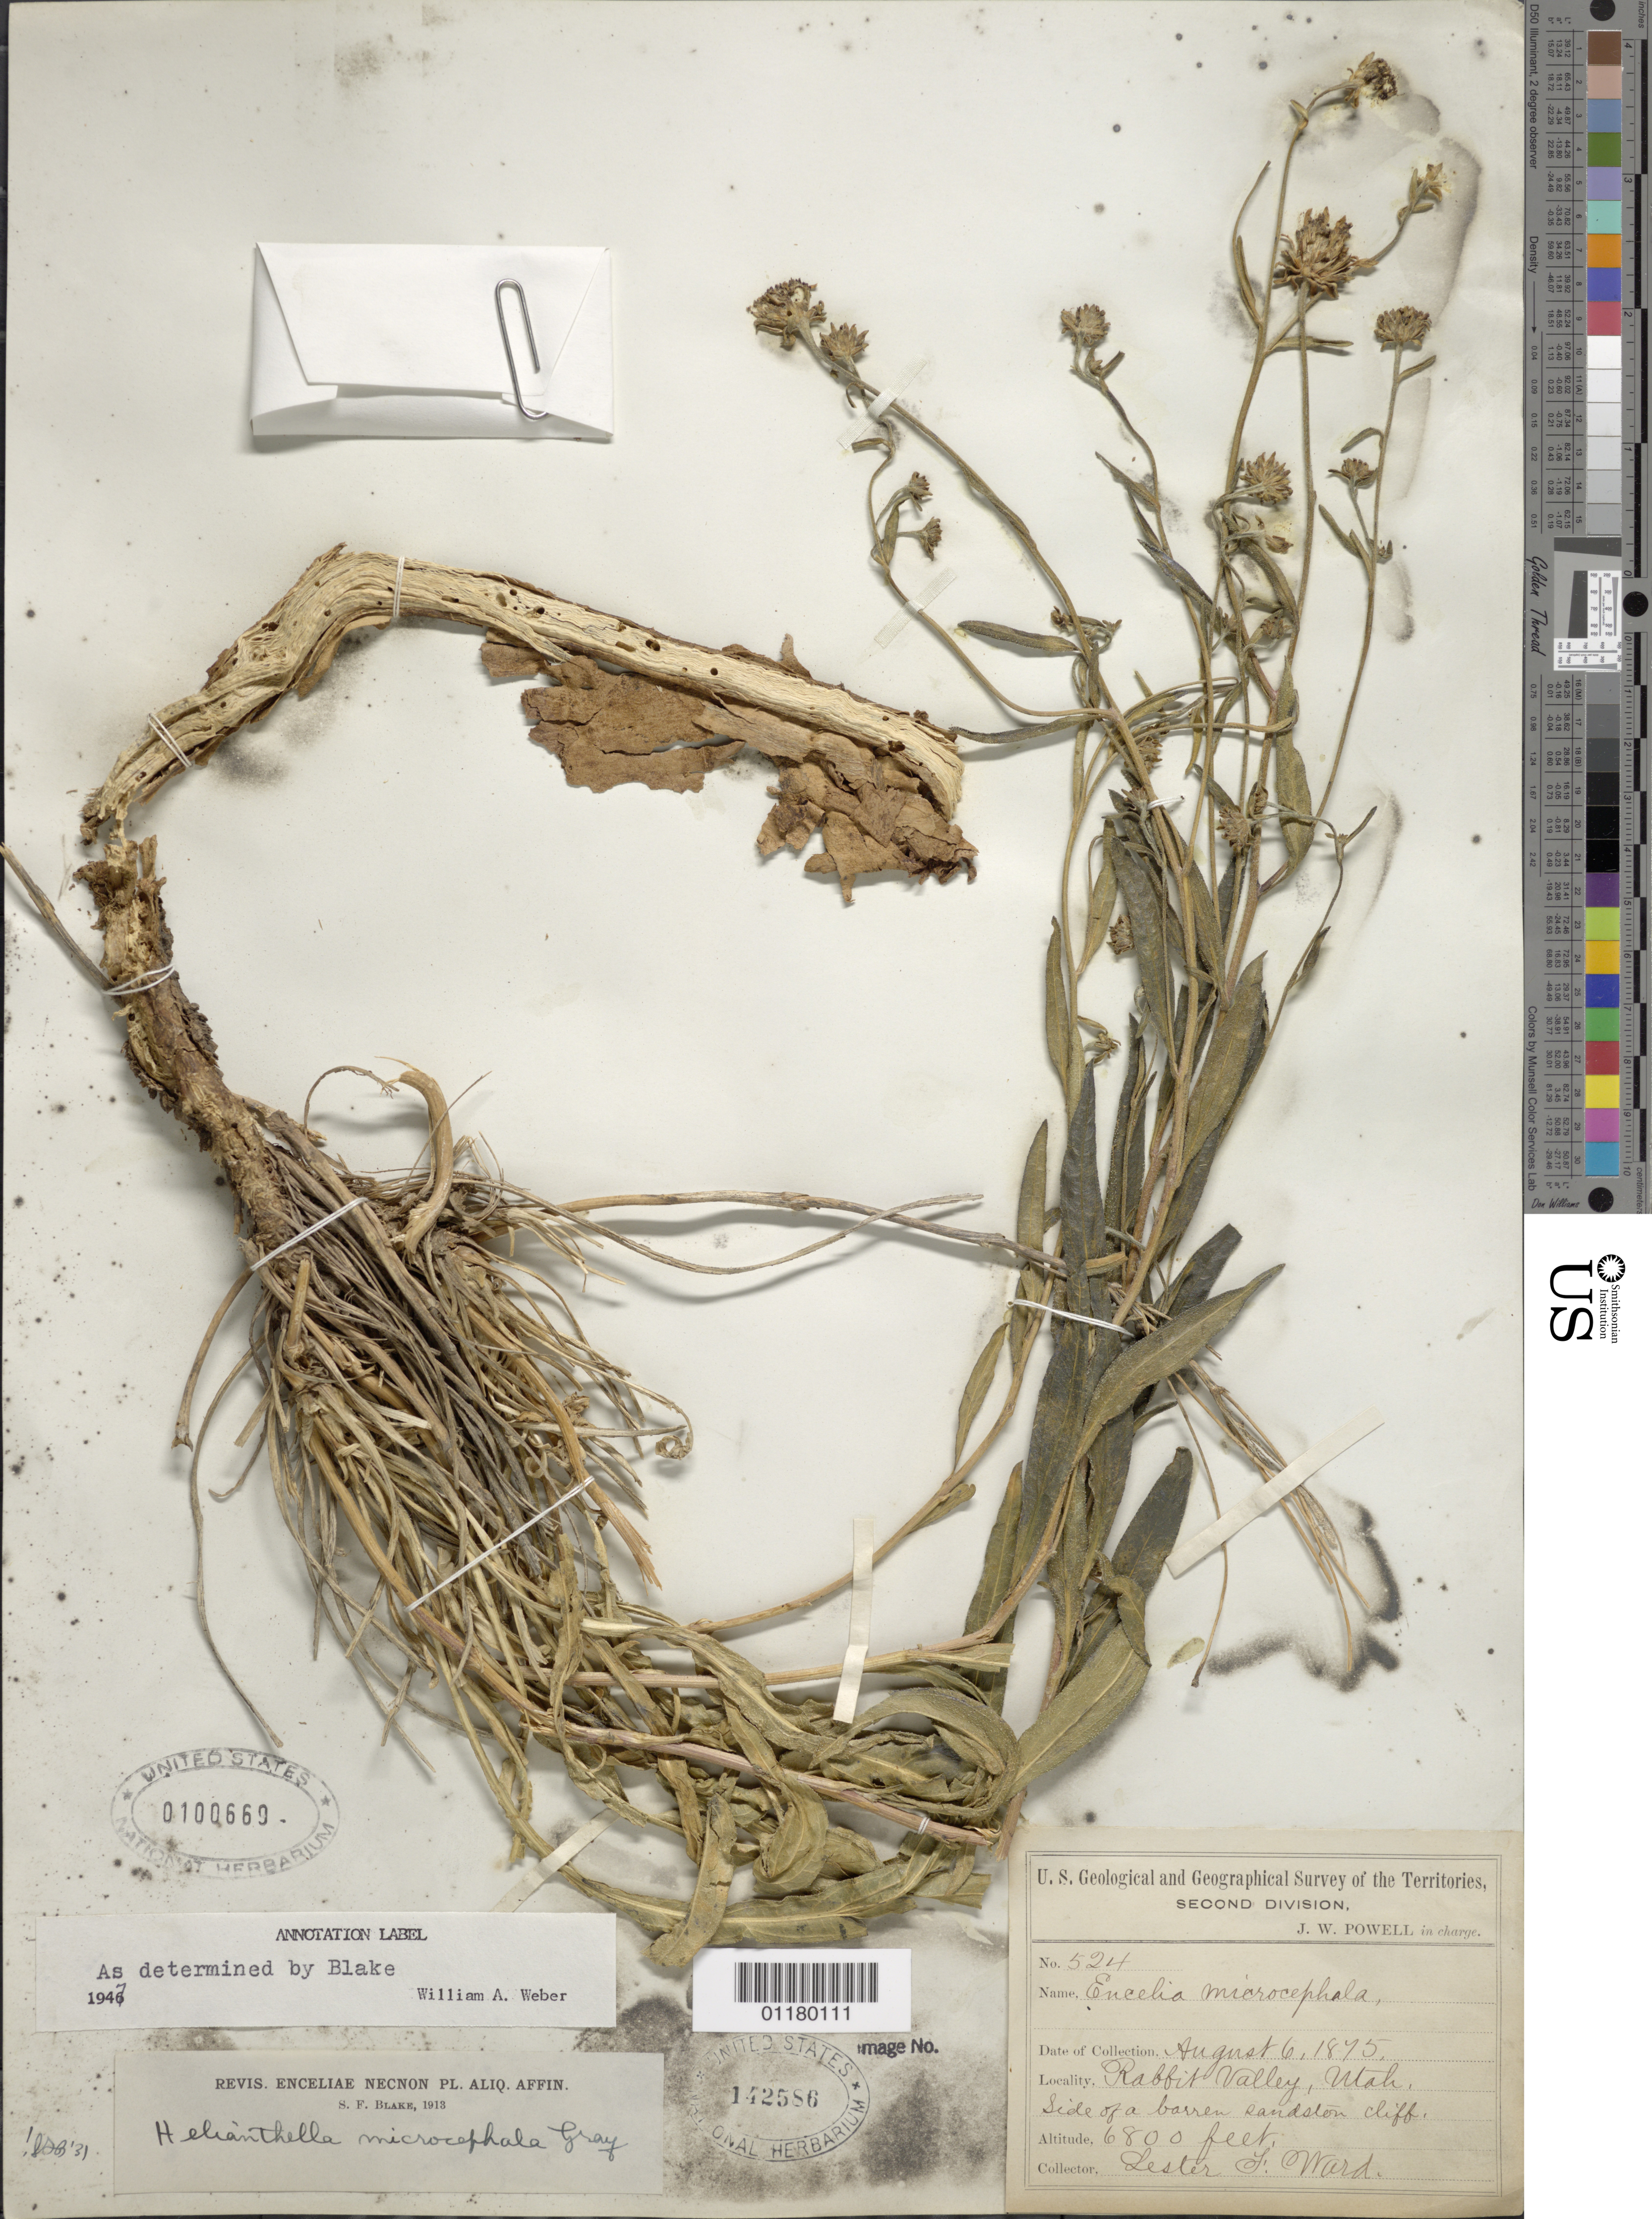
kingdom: Plantae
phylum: Tracheophyta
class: Magnoliopsida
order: Asterales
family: Asteraceae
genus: Helianthella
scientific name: Helianthella microcephala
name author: (A. Gray) A. Gray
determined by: Blake, Sydney F.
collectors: L. F. Ward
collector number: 524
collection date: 1875-08-06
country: United States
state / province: Utah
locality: Rabbit Valley, side of a barren Randston Cliff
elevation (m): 2073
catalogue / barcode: US 100669